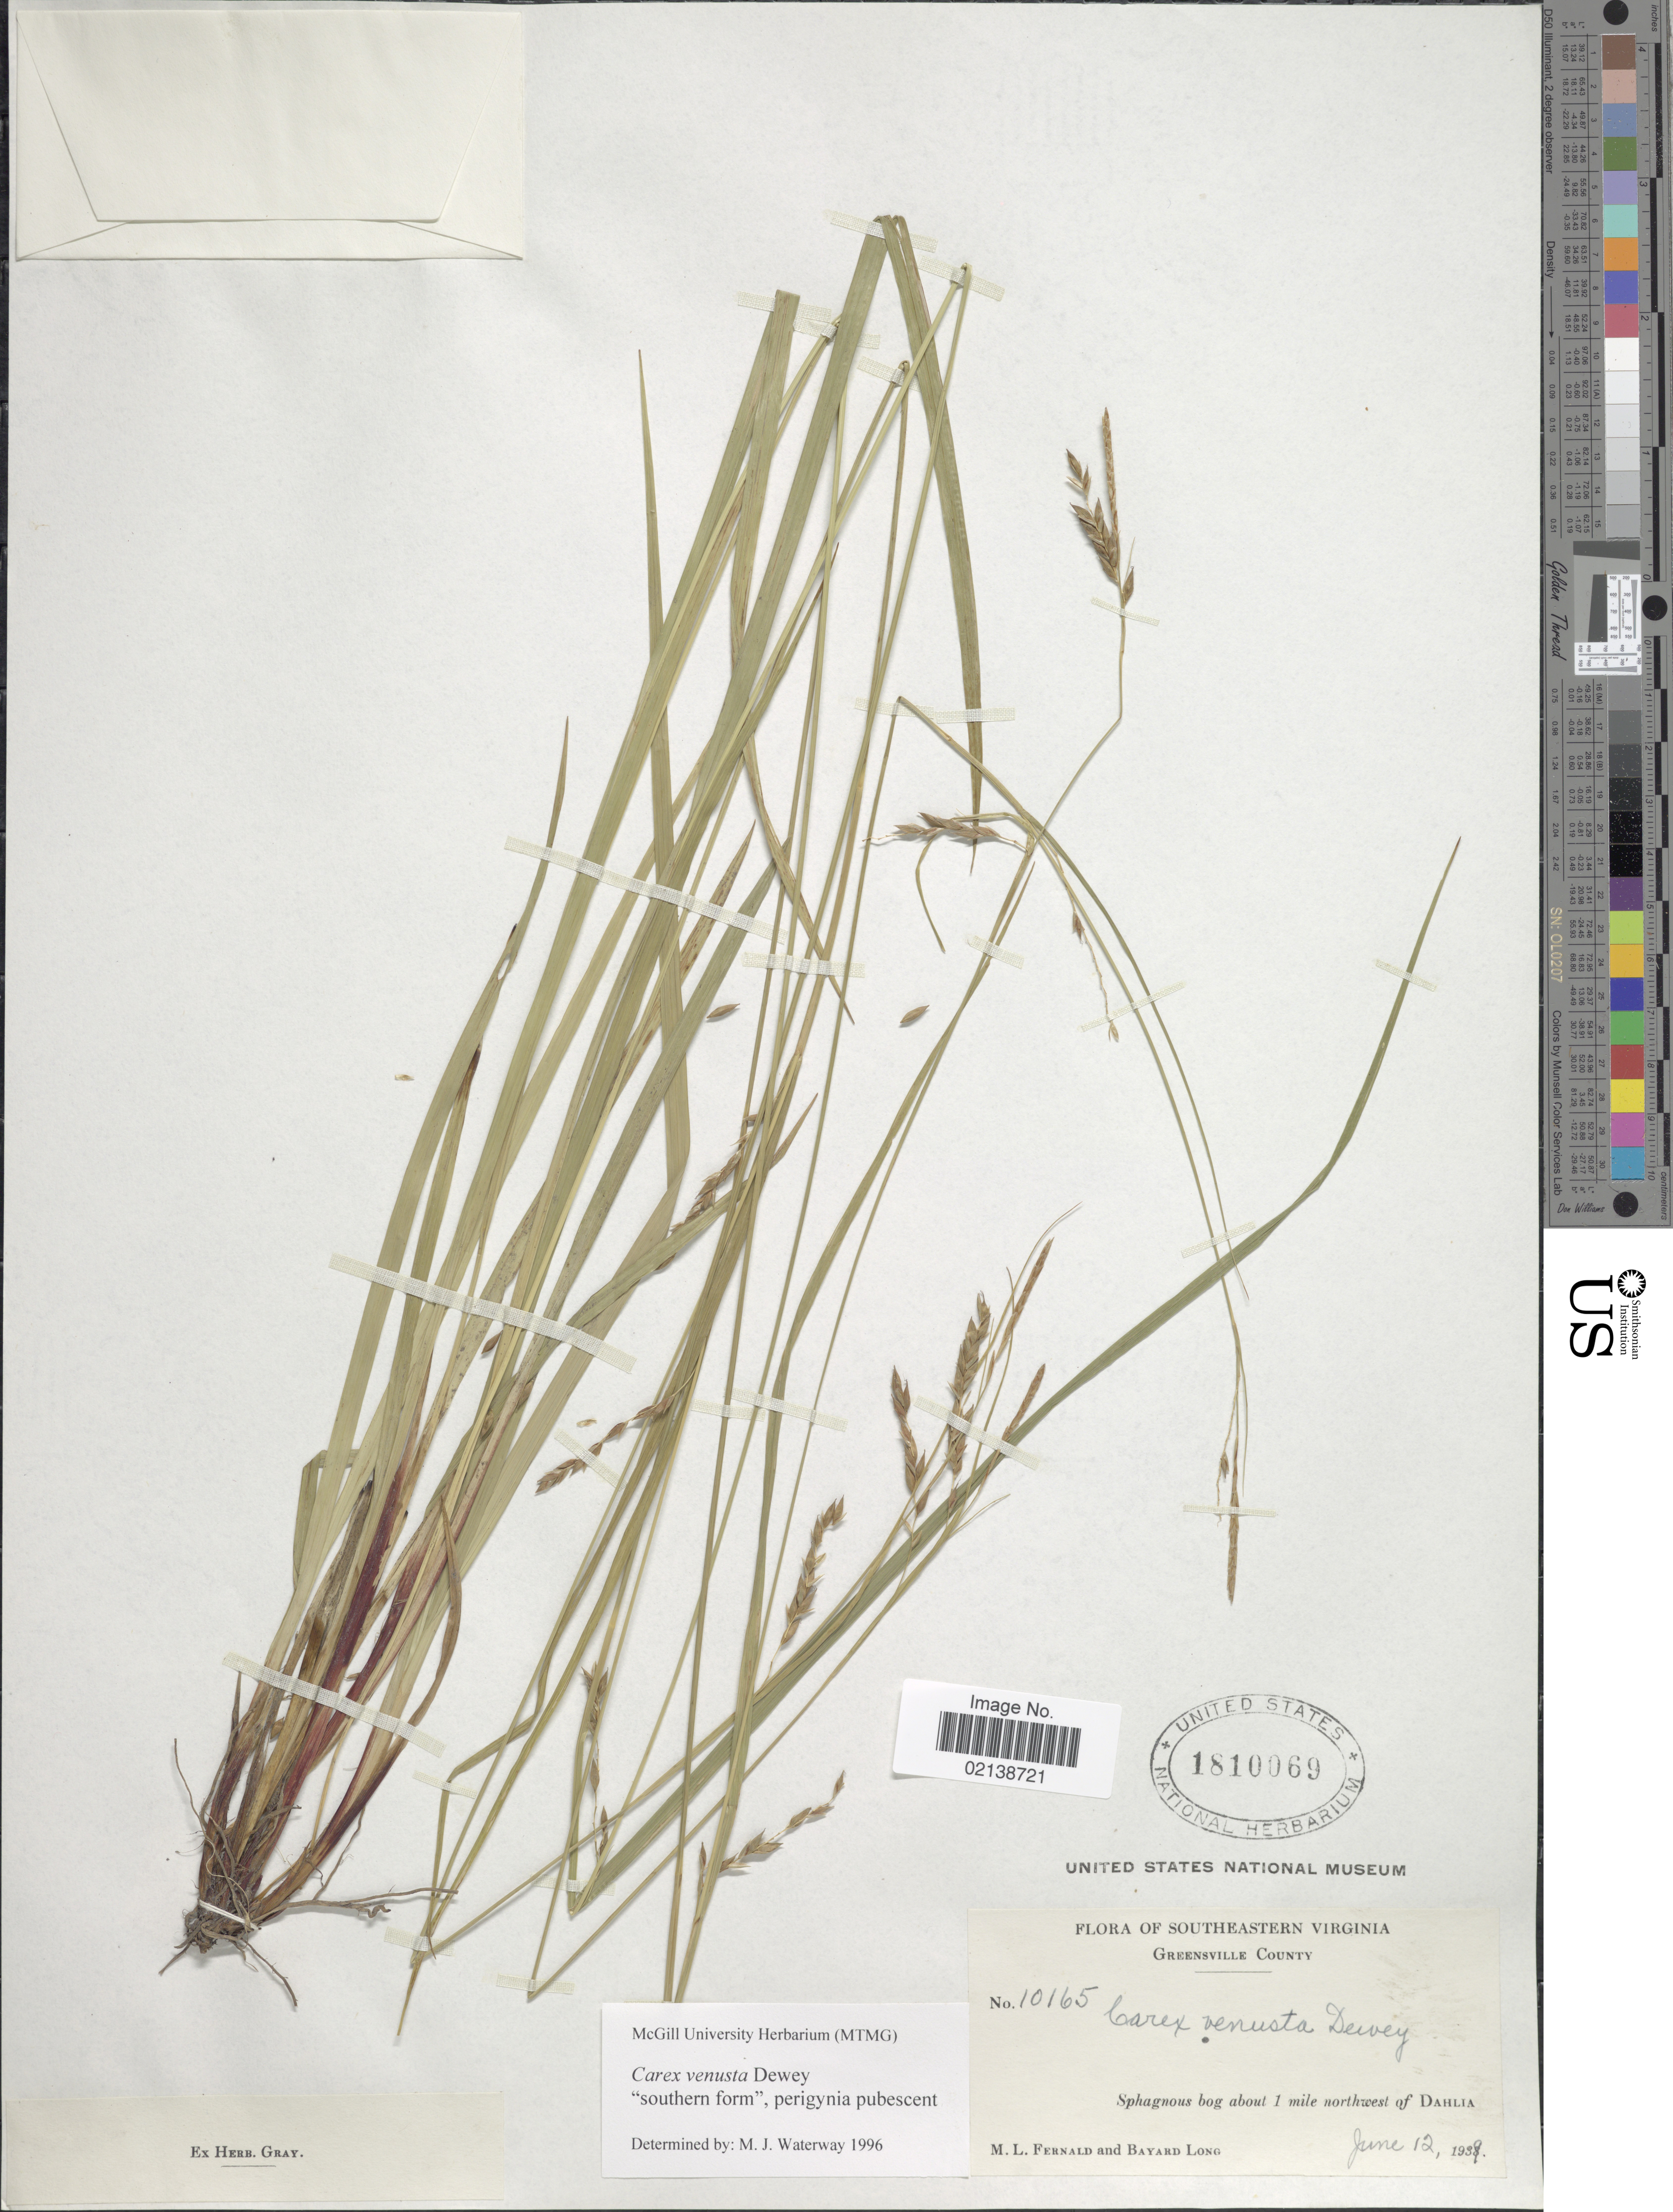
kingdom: Plantae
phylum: Tracheophyta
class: Liliopsida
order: Poales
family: Cyperaceae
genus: Carex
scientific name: Carex venusta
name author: Dewey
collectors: M. L. Fernald & B. Long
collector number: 10165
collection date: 1939-06-12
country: United States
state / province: Virginia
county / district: Greensville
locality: Southeastern Virginia, Greensville County, Sphagnous bog about 1 mile northeast of Dahlia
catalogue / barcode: US 1810069